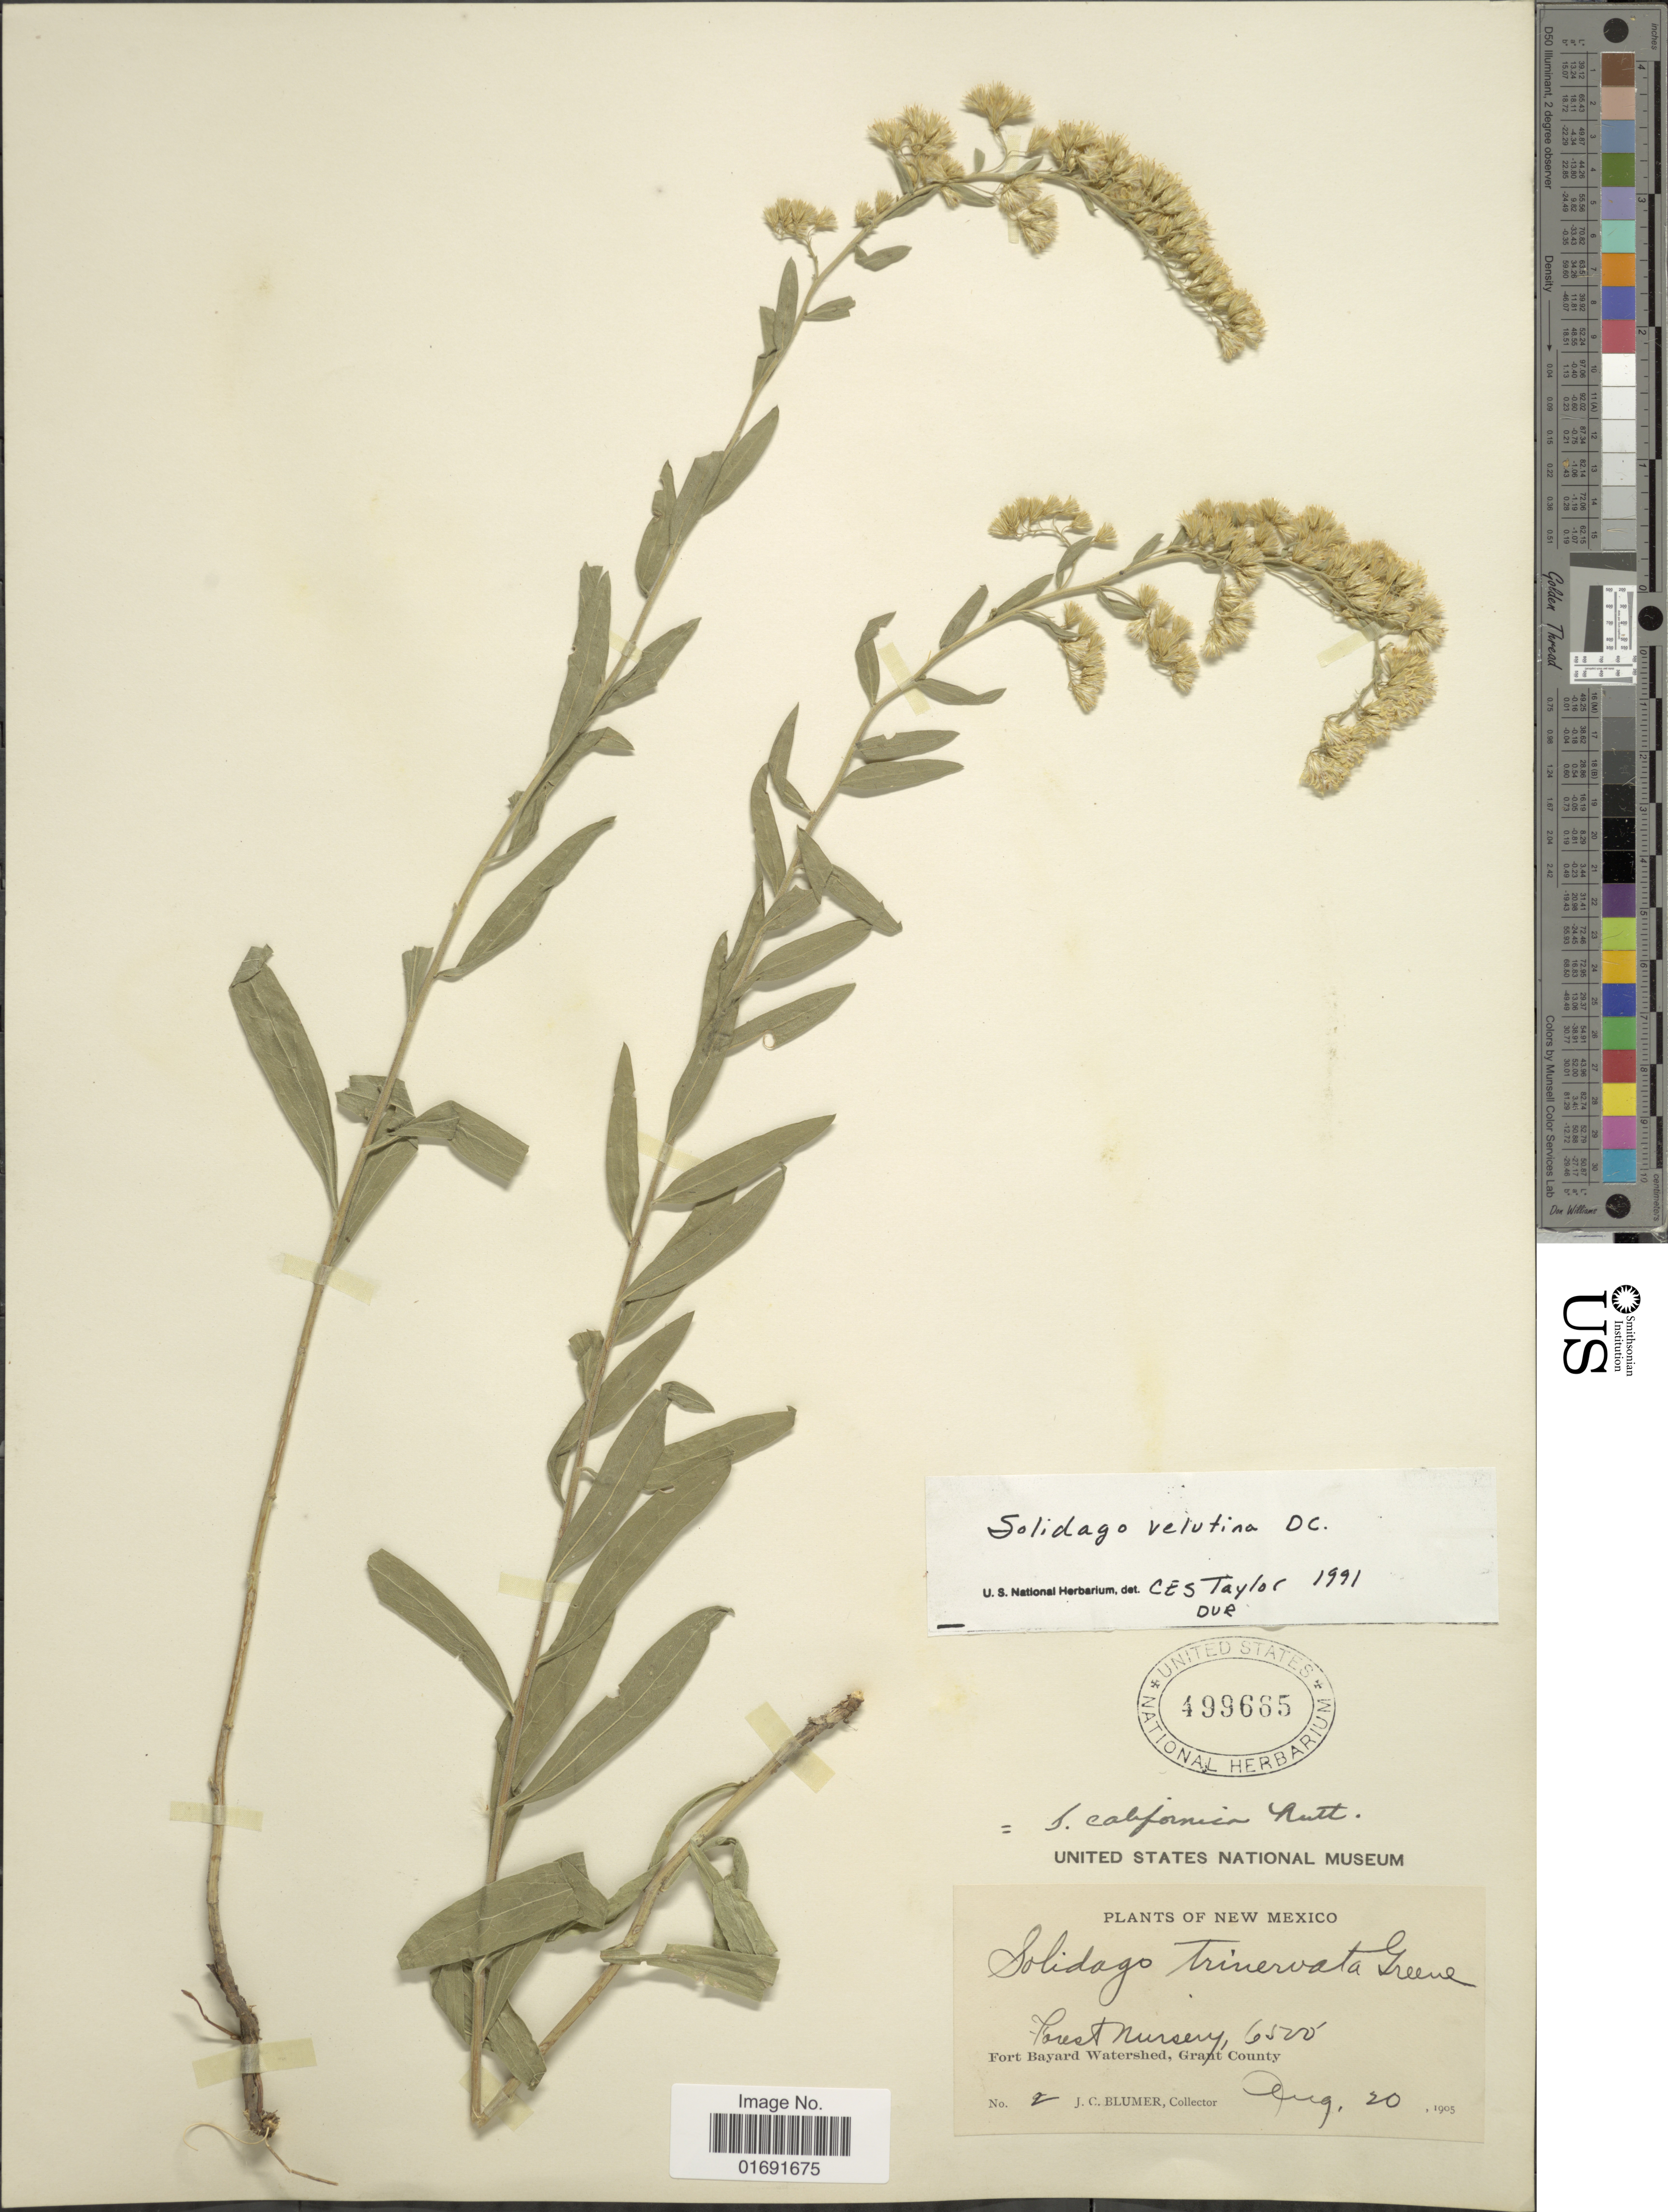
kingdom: Plantae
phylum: Tracheophyta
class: Magnoliopsida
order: Asterales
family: Asteraceae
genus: Solidago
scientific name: Solidago velutina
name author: DC.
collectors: J. C. Blumer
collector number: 2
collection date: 1905-08-20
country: United States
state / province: New Mexico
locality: Forest Nursery, Fort Bayard Watershed, Grant County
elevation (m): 1981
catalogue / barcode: US 499665